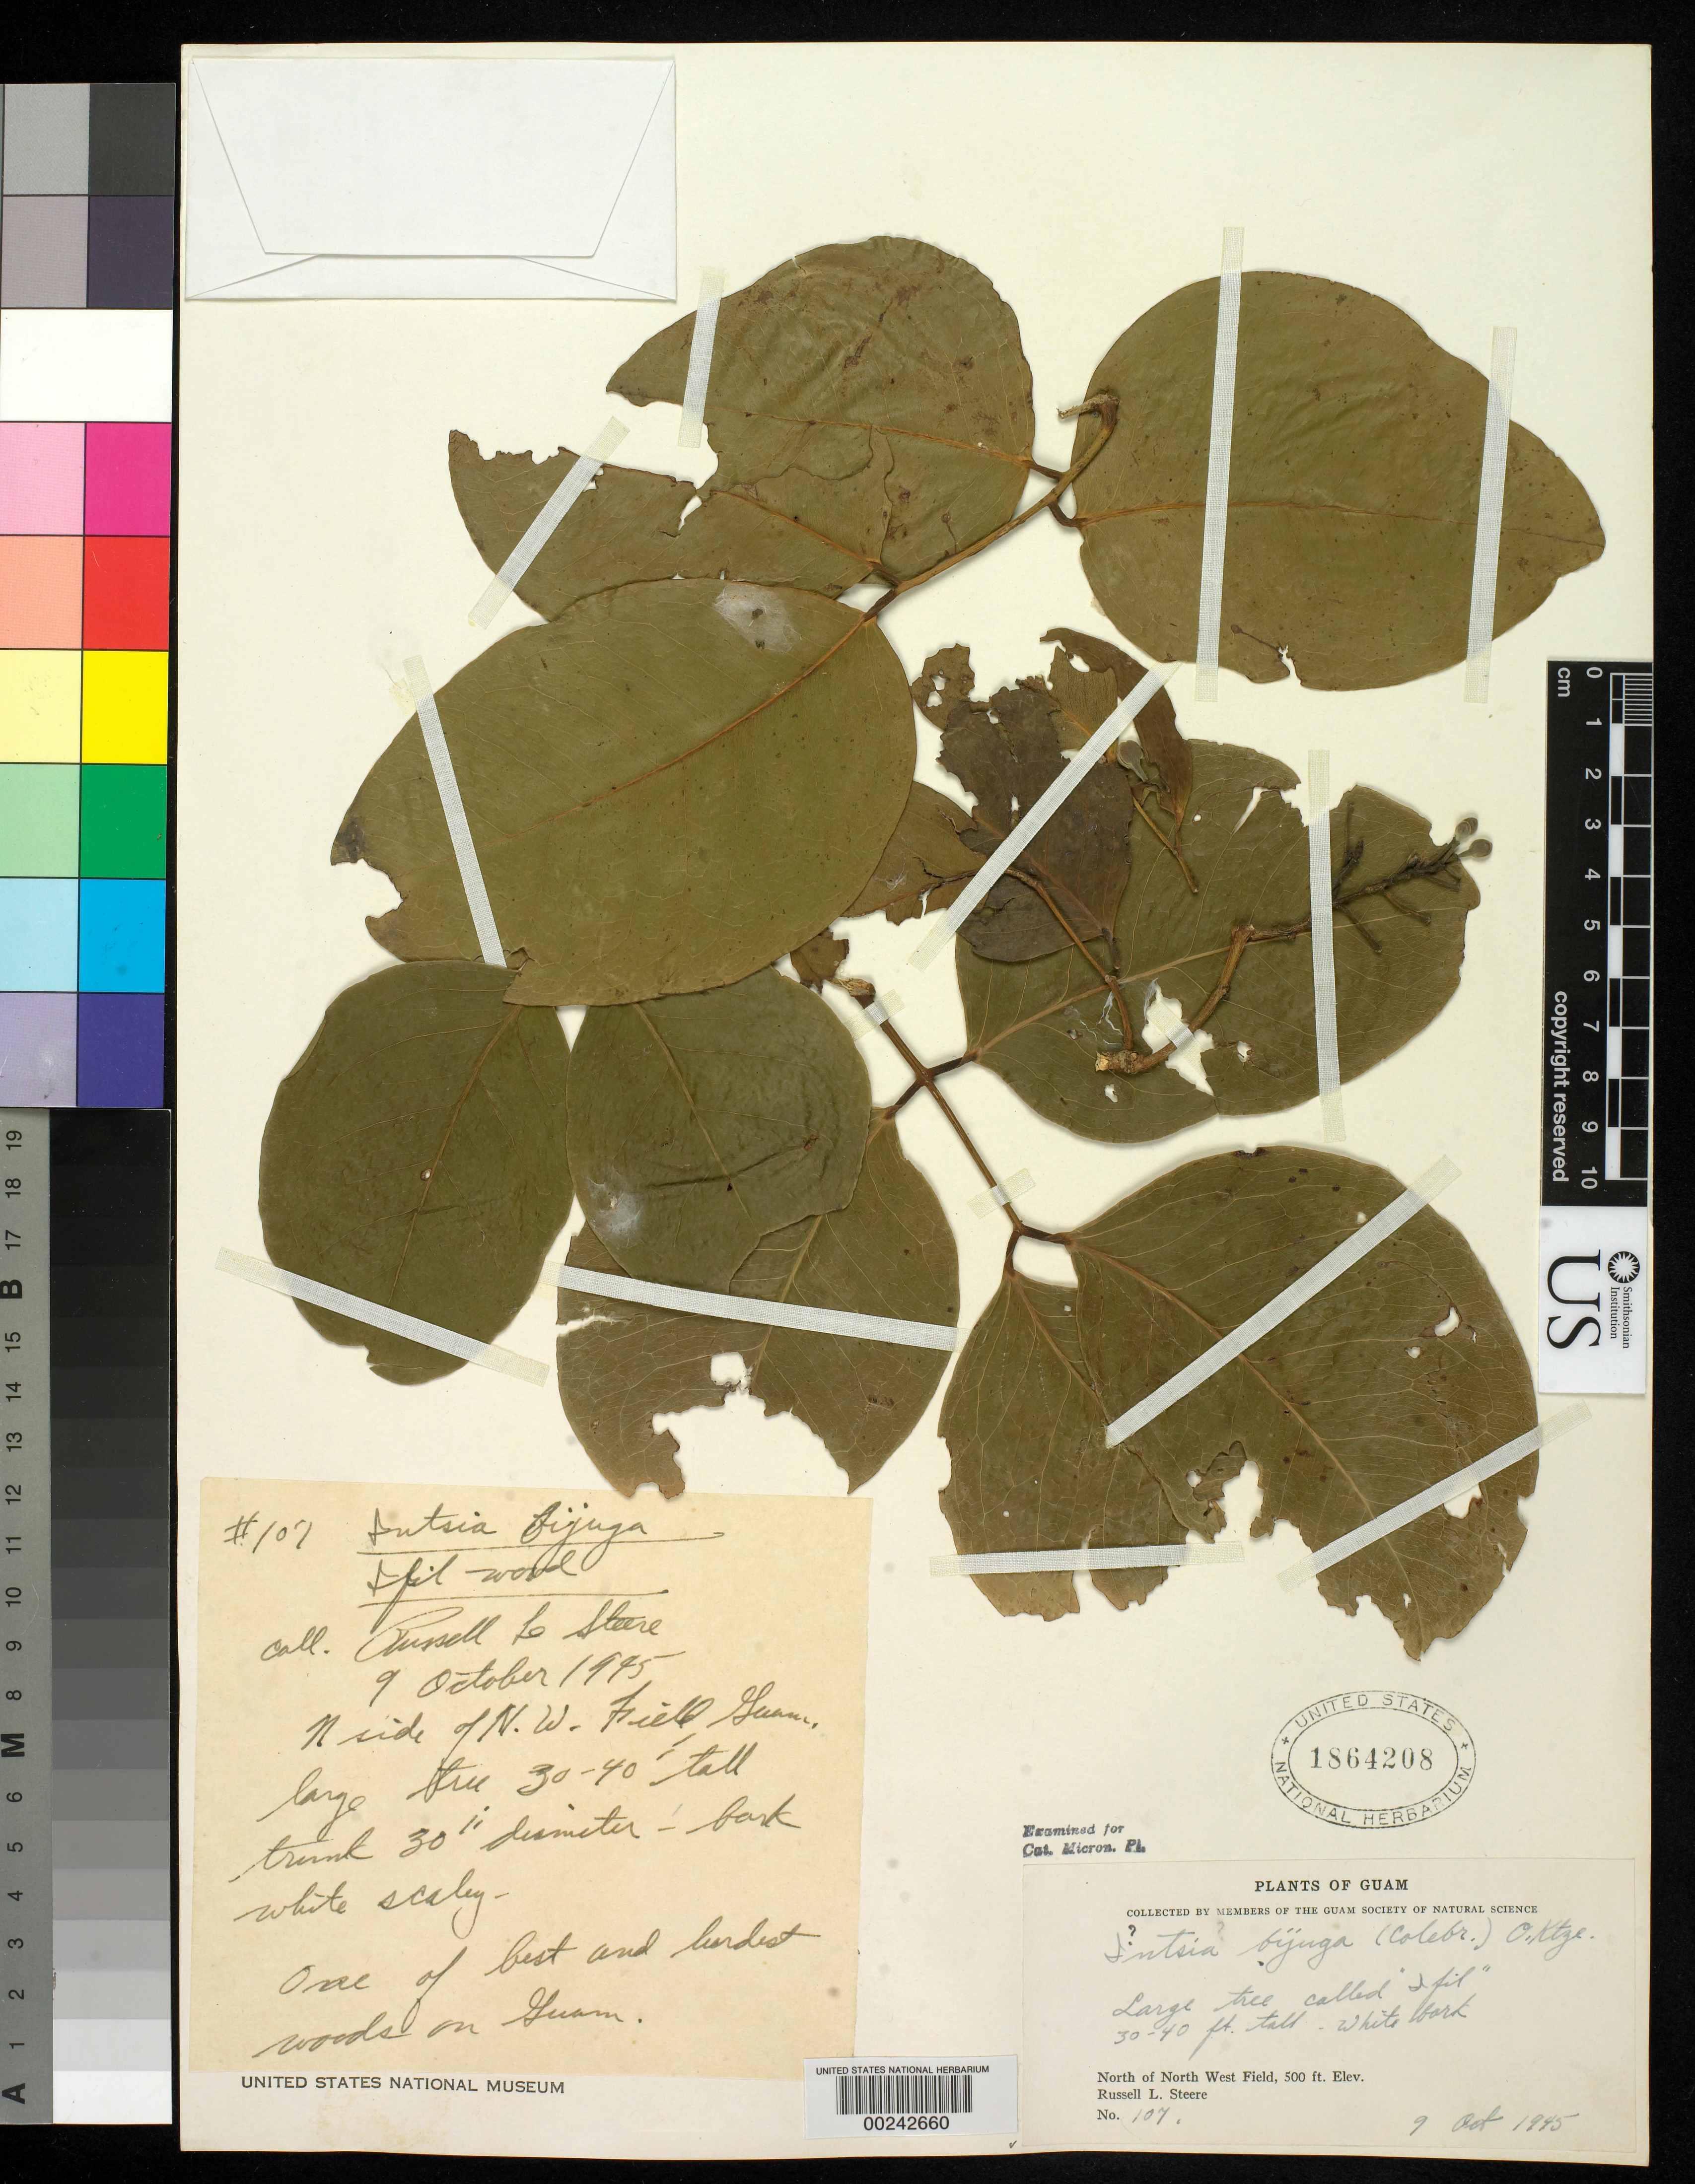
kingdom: Plantae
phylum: Tracheophyta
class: Magnoliopsida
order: Fabales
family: Fabaceae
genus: Intsia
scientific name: Intsia bijuga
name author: (Colebr.) Kuntze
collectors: W. C. Steere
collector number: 107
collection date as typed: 09 Oct 1945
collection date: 1945-10-09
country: Guam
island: Guam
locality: N side of n.w. field guam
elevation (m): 1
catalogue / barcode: US 1864208